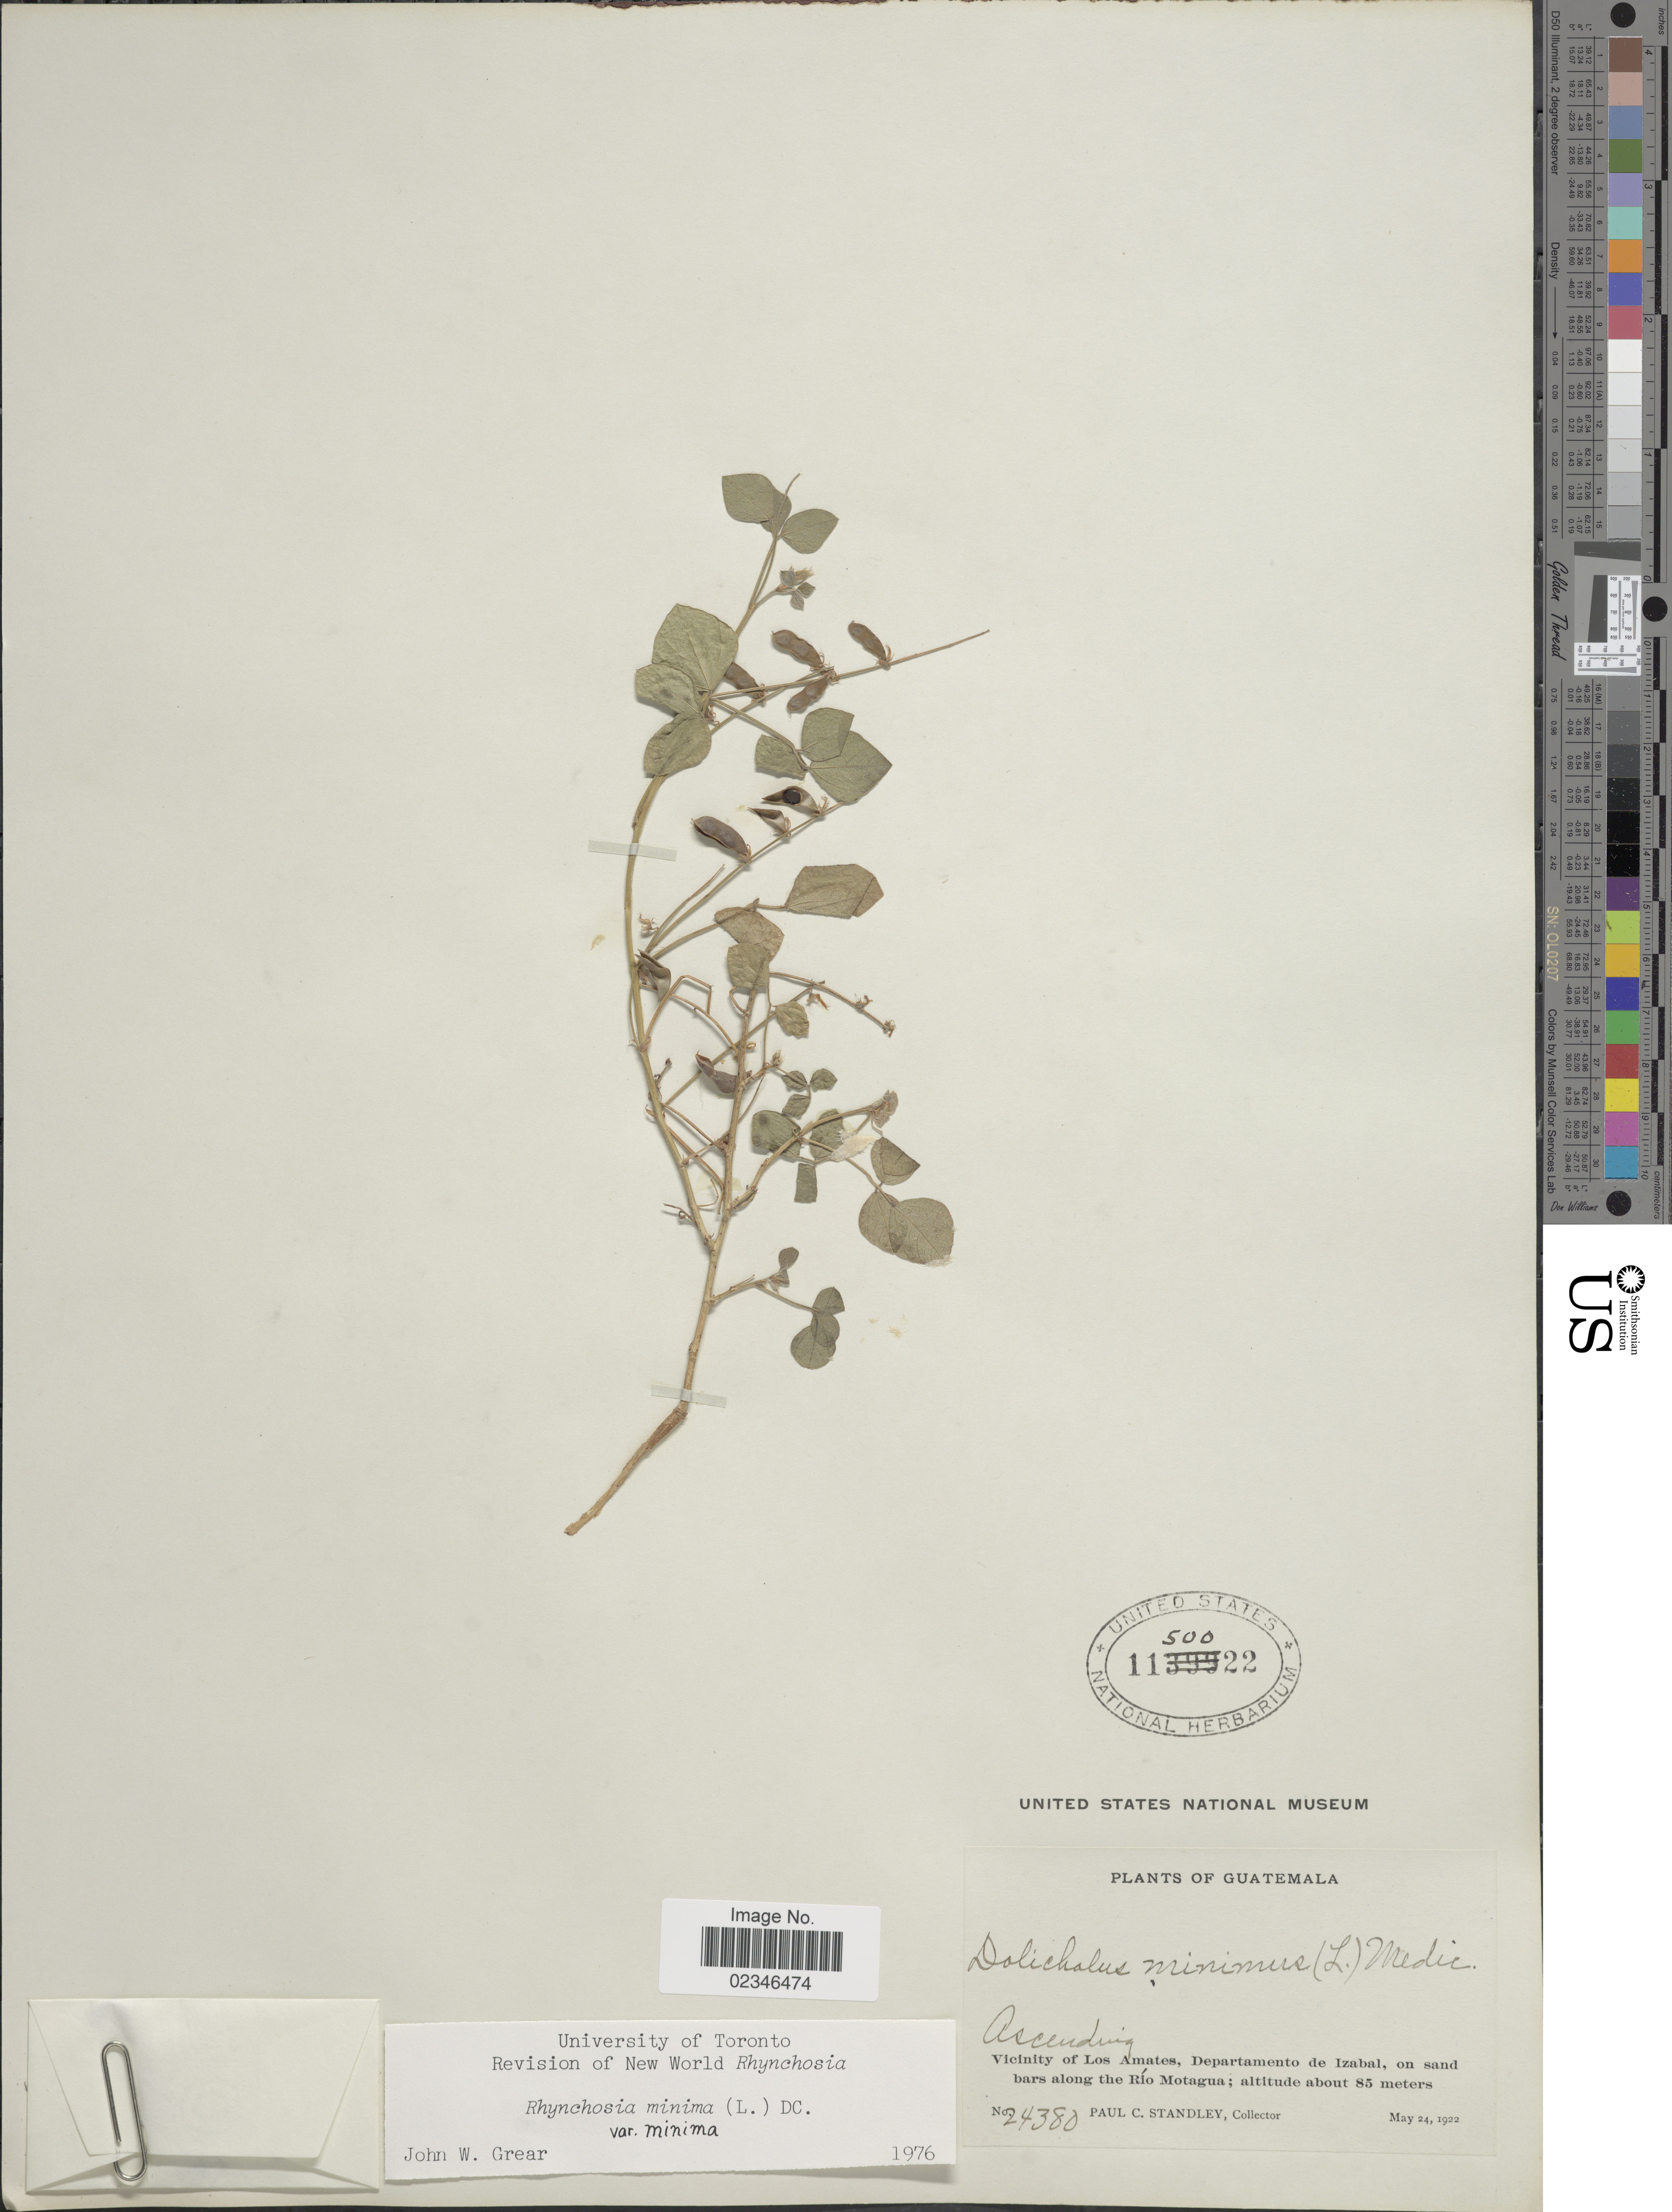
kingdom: Plantae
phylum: Tracheophyta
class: Magnoliopsida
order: Fabales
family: Fabaceae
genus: Rhynchosia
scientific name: Rhynchosia minima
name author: (L.) DC.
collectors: P. C. Standley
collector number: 24380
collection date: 1922-05-24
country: Guatemala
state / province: Izabal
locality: Vicinity of Los Amates, Departamento de Izabal, on sand bars along the Río Motagua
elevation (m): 85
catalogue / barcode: US 1150022